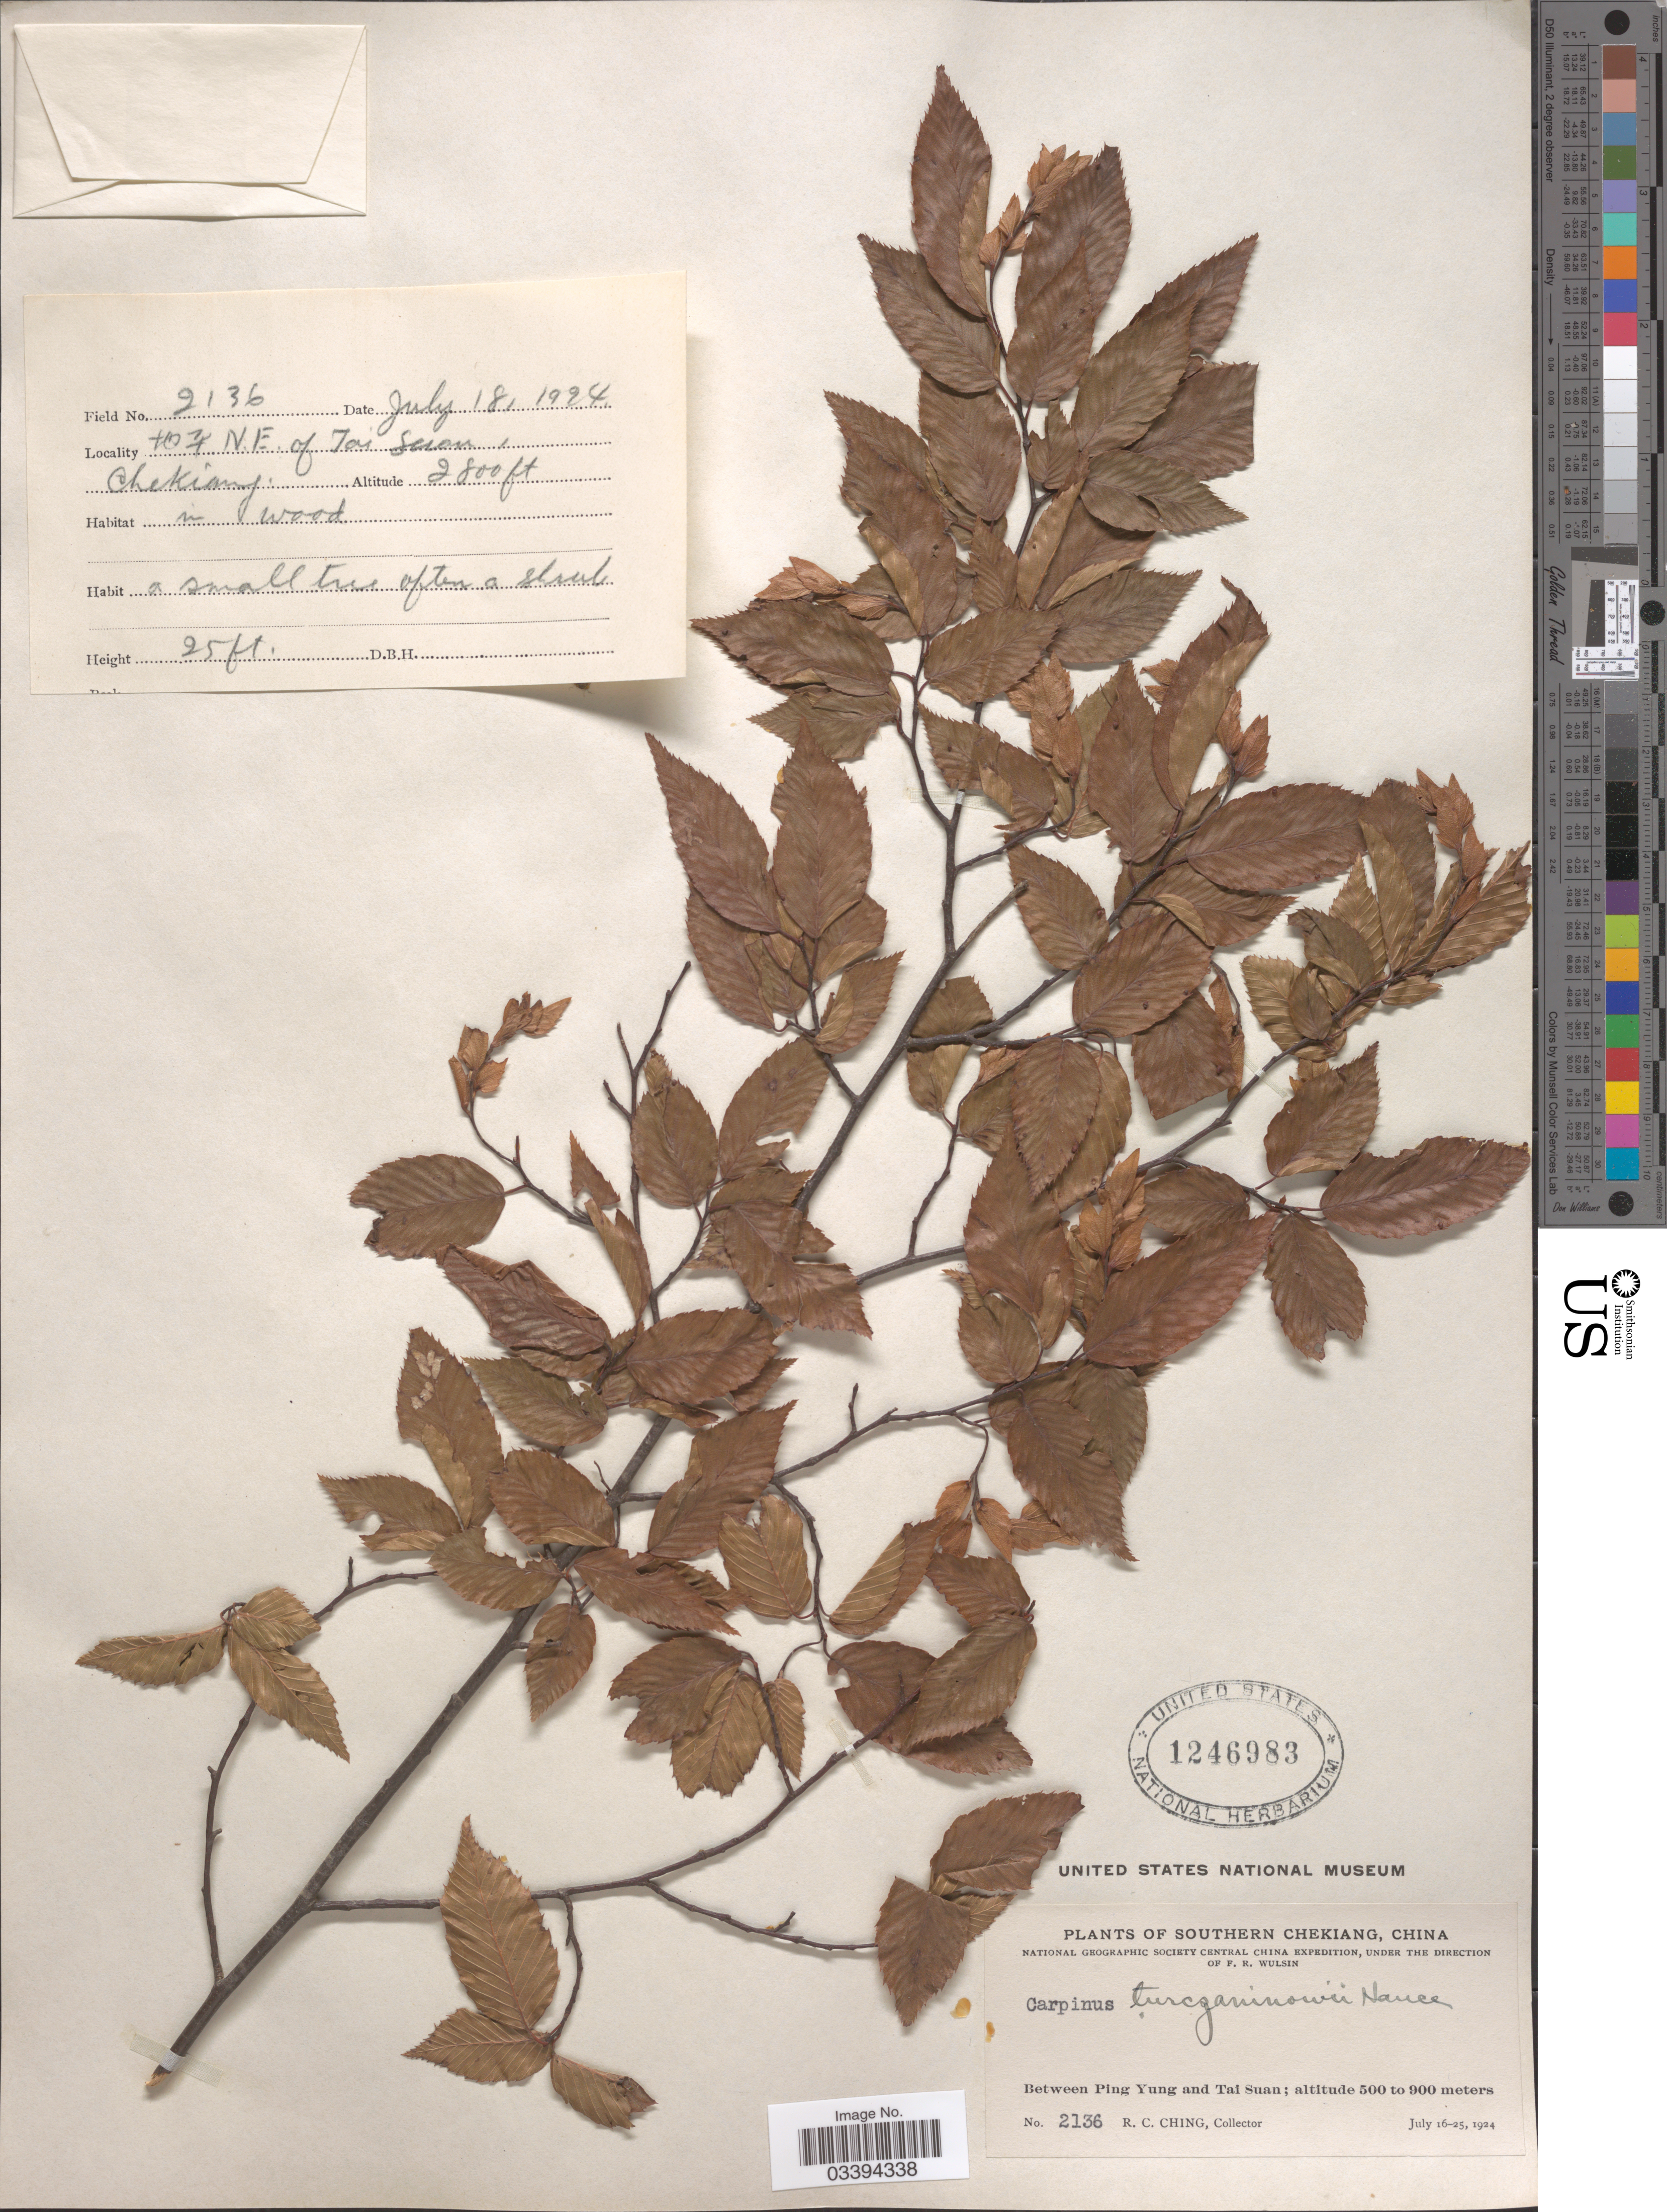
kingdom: Plantae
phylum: Tracheophyta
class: Magnoliopsida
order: Fagales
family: Betulaceae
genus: Carpinus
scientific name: Carpinus turczaninowii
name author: Hance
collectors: R. C. Ching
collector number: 2136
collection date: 1924-07-18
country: China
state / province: Zhejiang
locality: Between Ping Yung and Tai Suan. ai Suan.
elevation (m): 853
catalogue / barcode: US 1246983